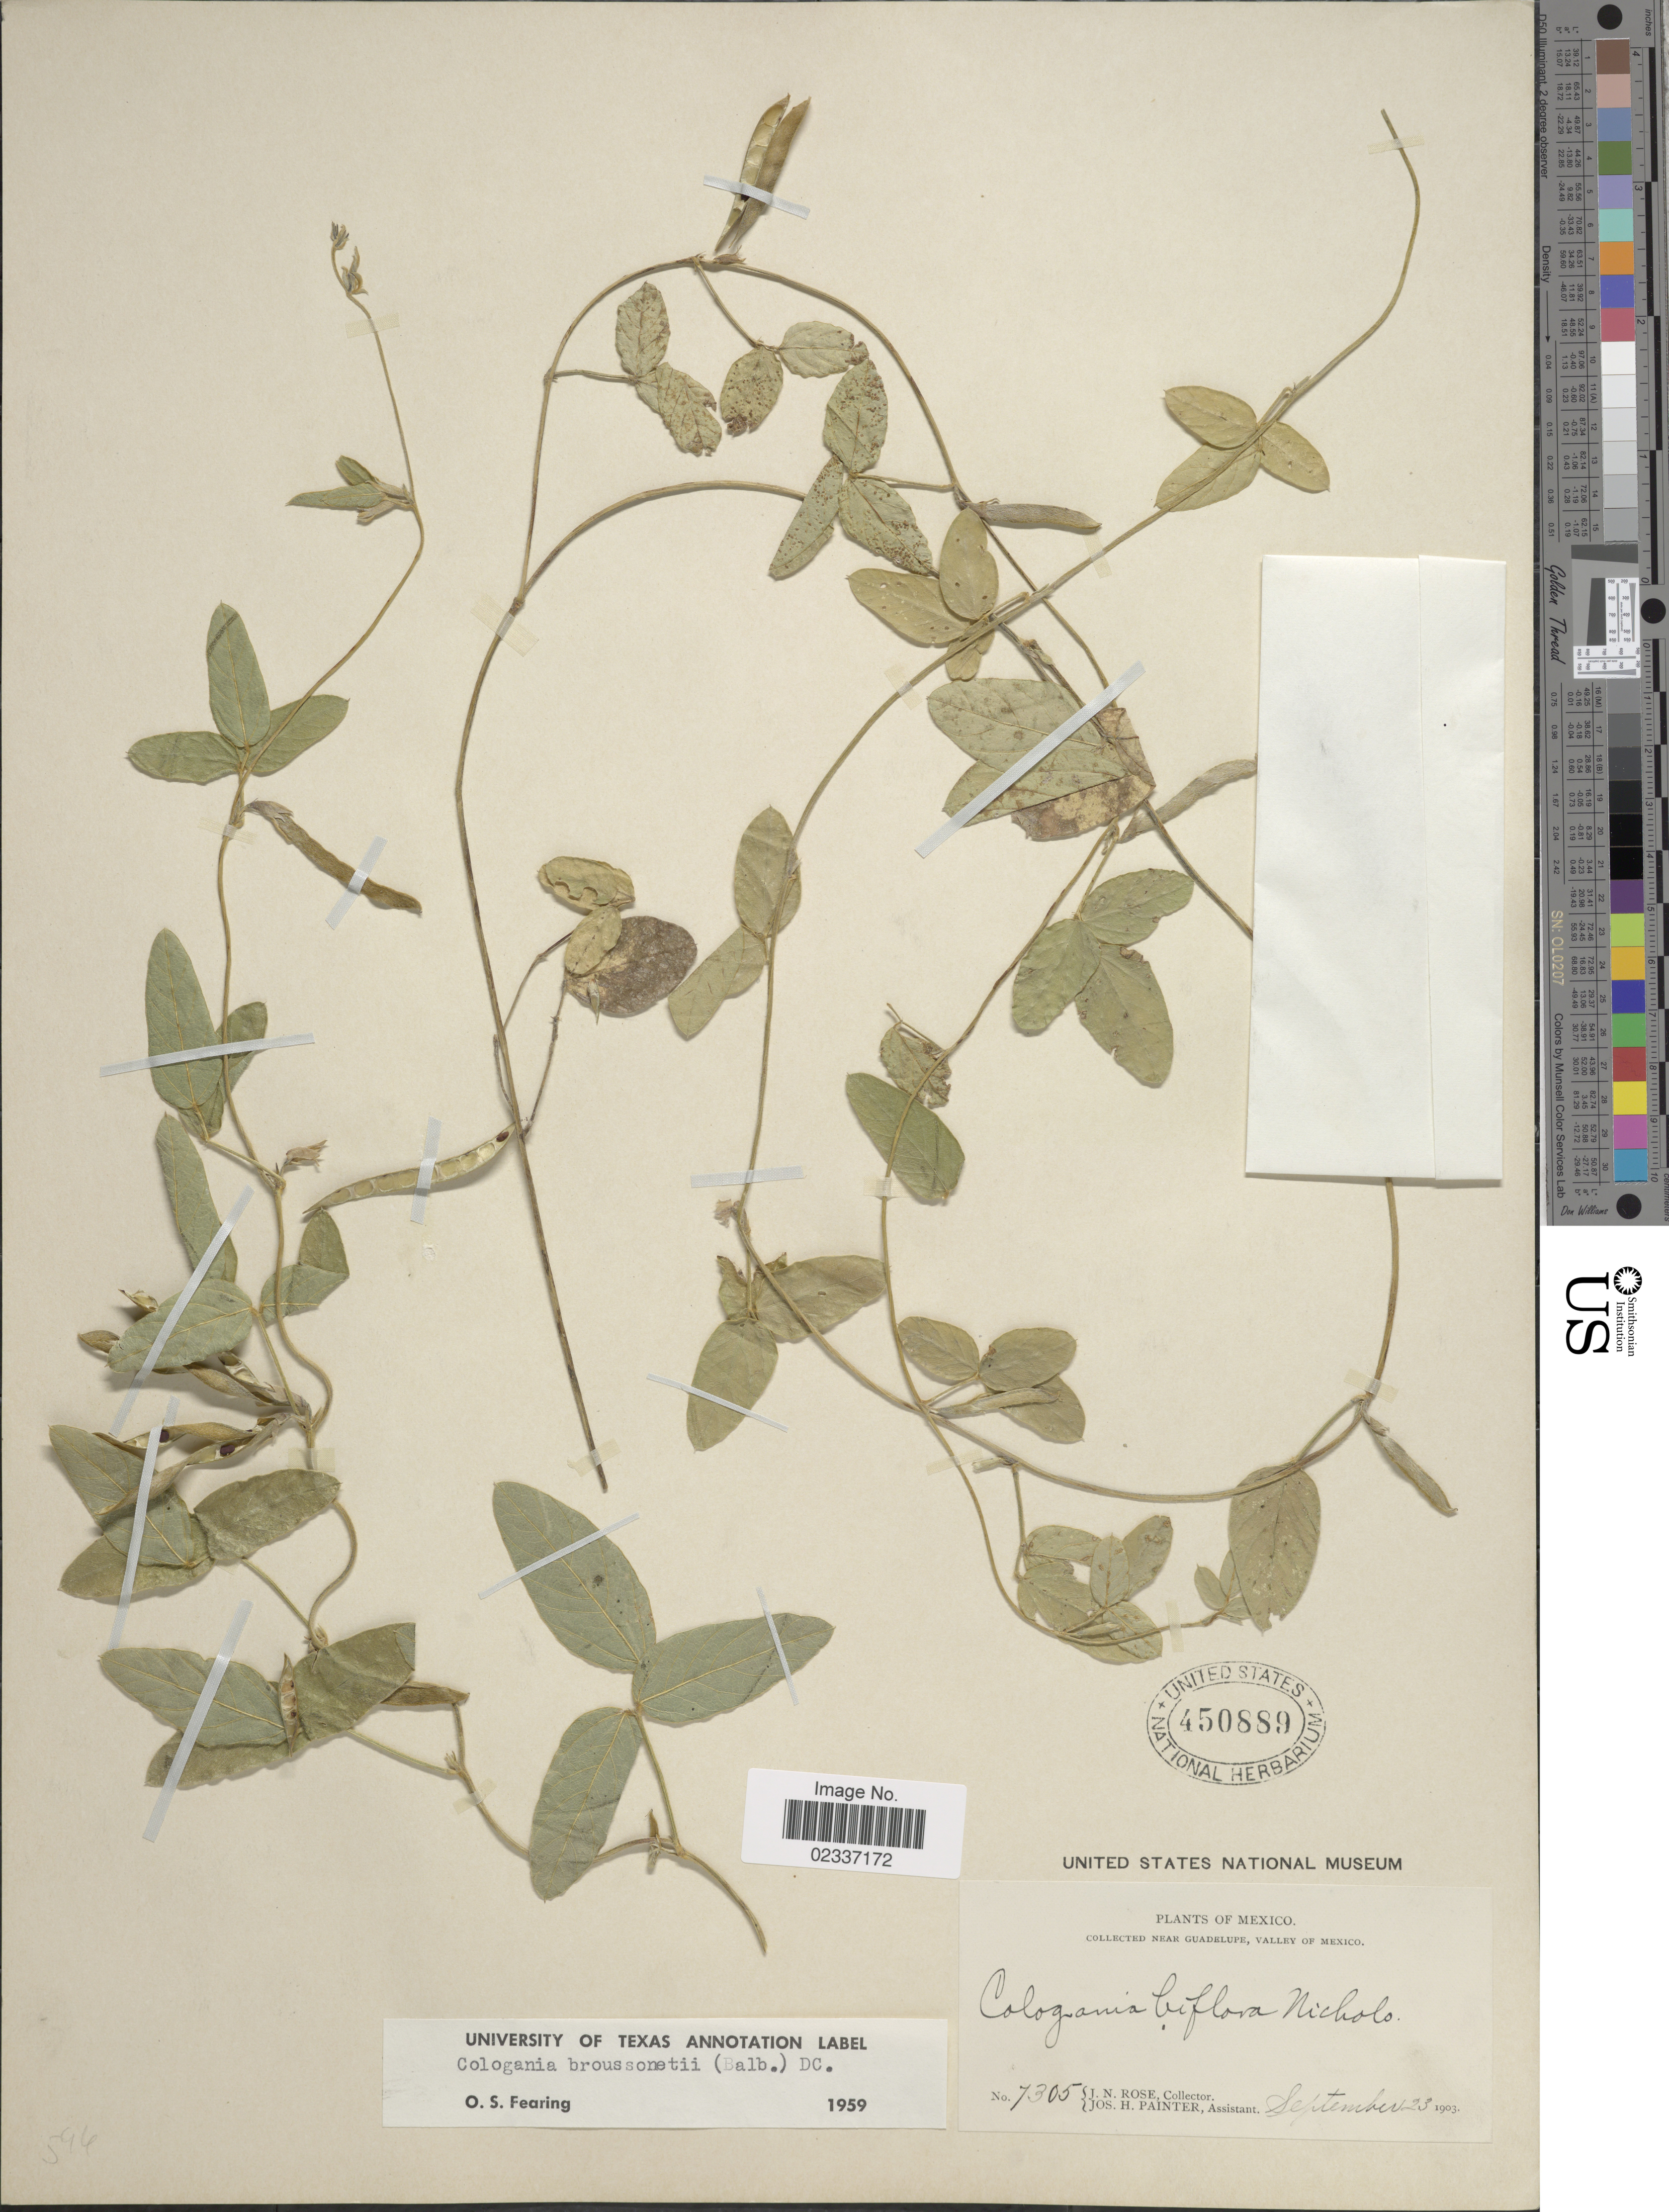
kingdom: Plantae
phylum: Tracheophyta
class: Magnoliopsida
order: Fabales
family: Fabaceae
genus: Cologania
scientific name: Cologania broussonetii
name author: (Balb.) DC.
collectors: J. N. Rose & J. H. Painter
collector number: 7305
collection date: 1903-09-23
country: Mexico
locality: Near Guadelupe, Valley of Mexico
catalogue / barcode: US 450889